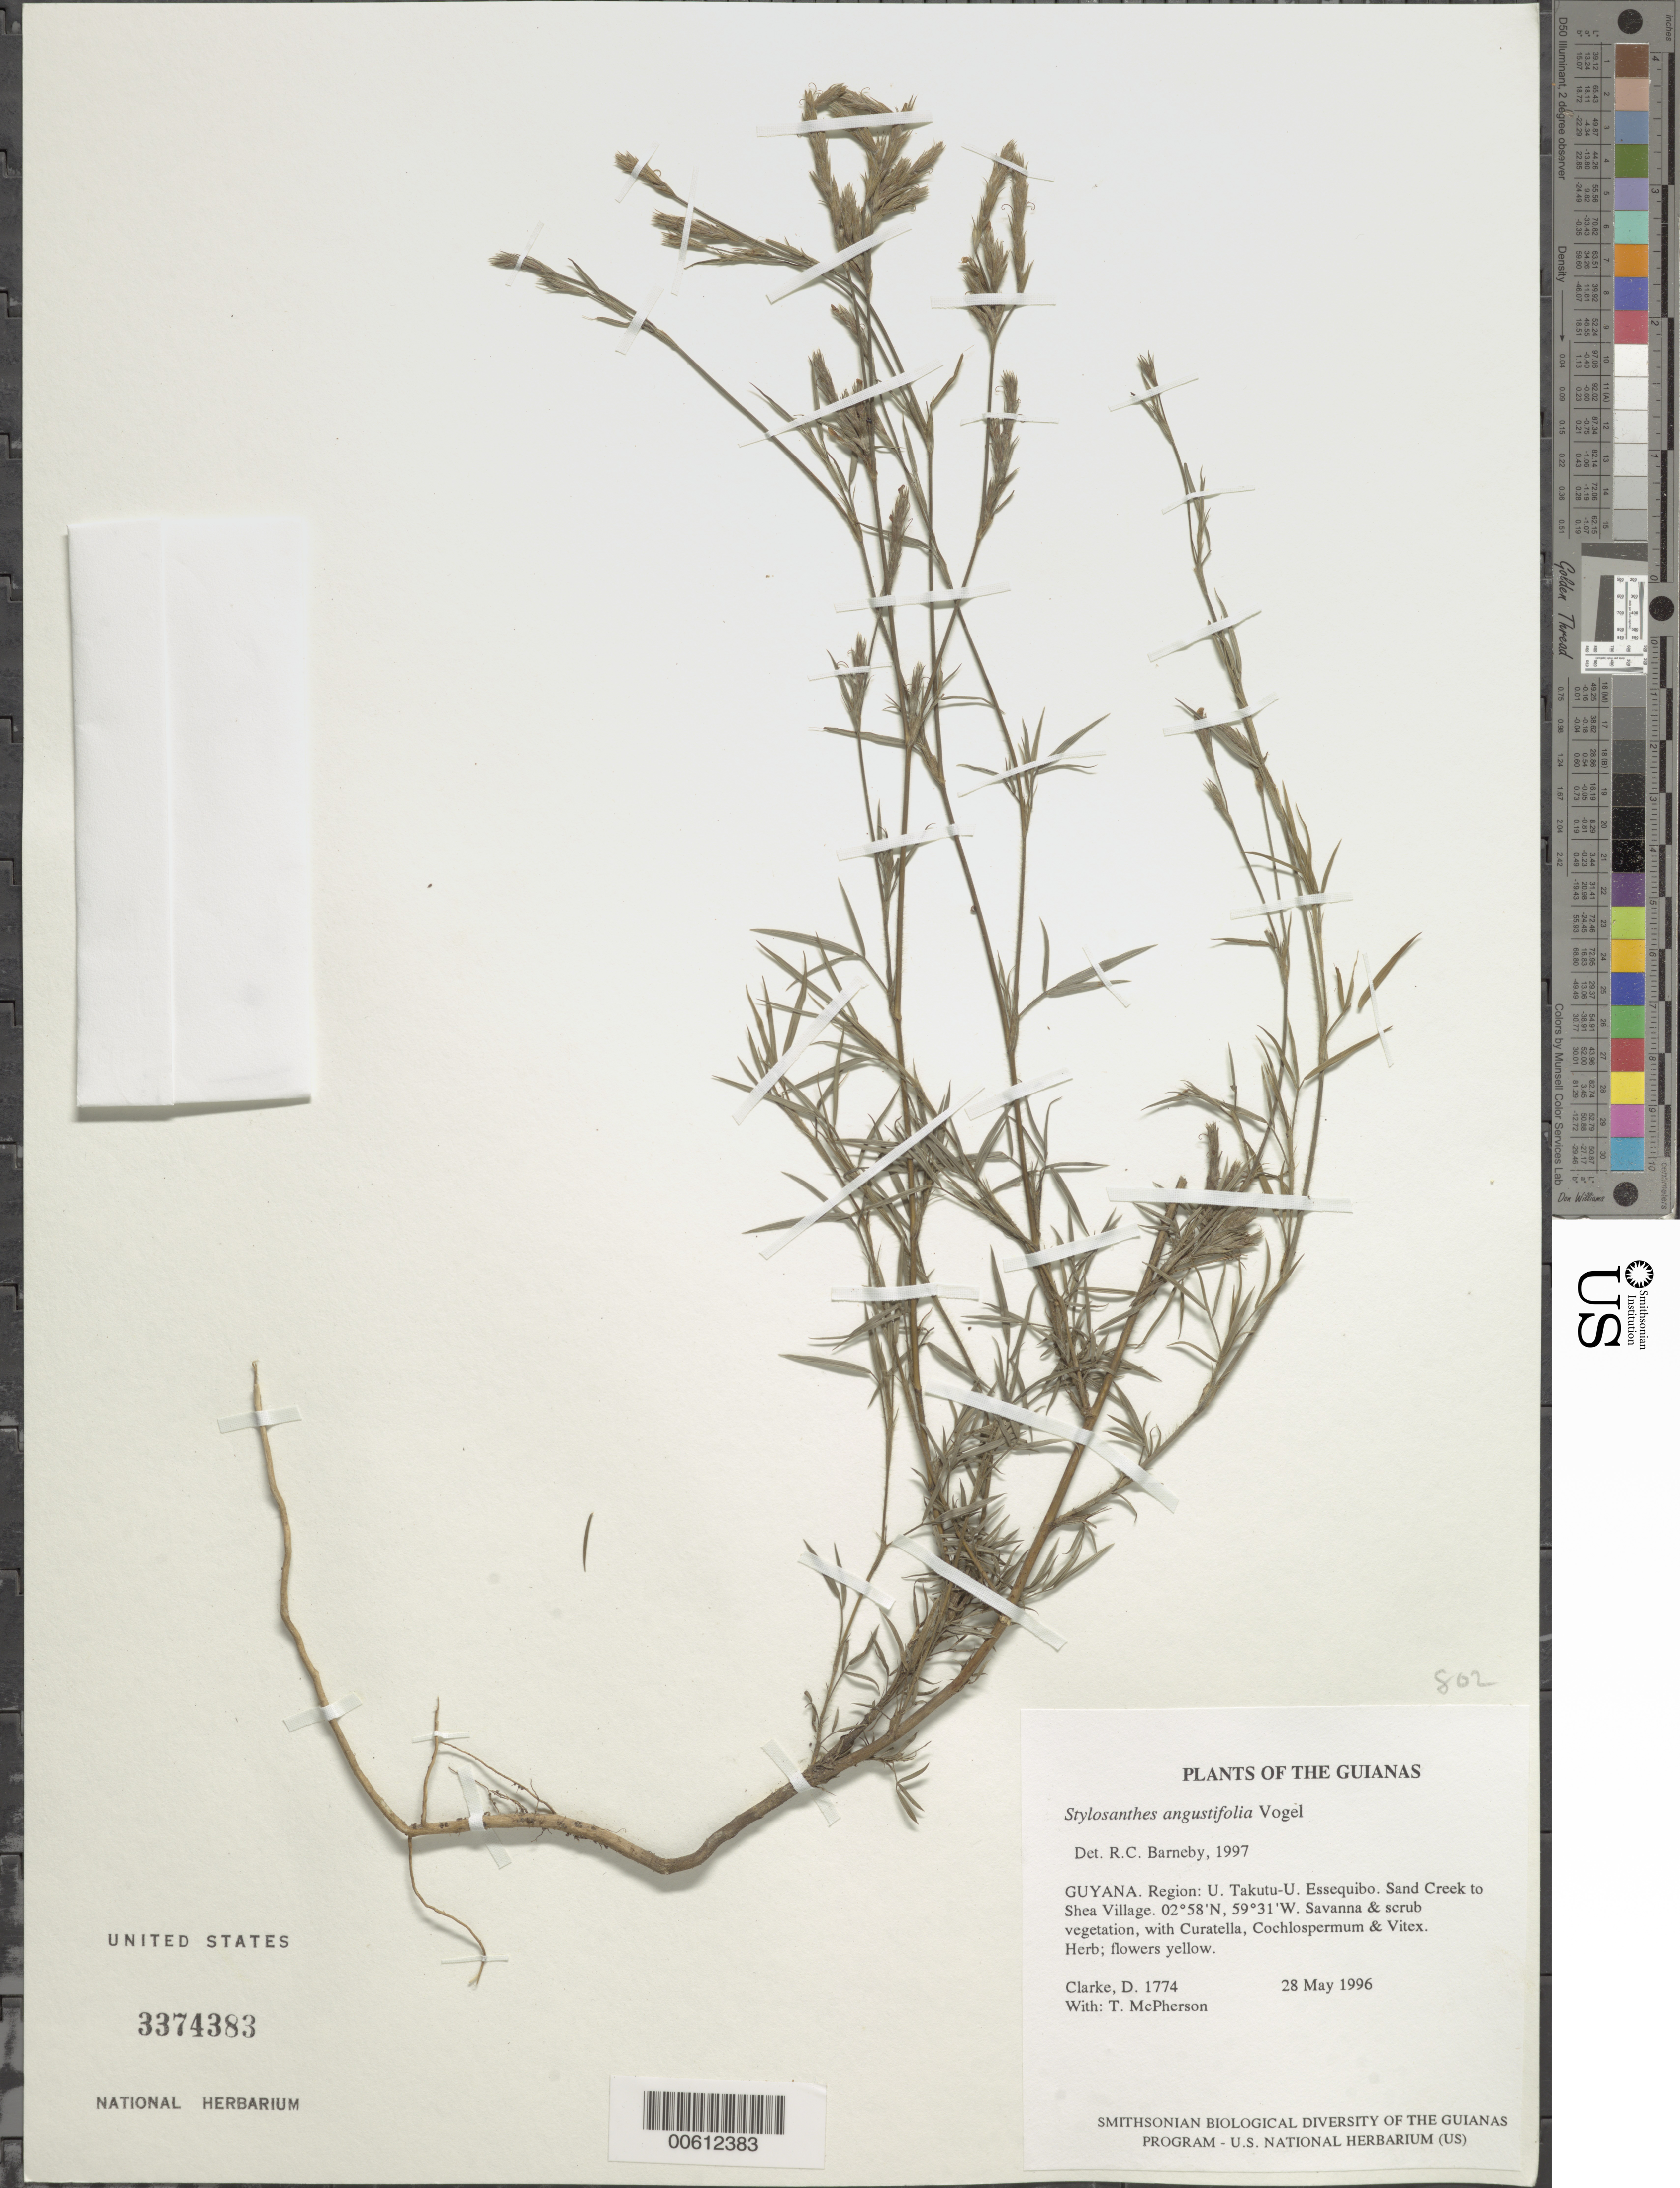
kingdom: Plantae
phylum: Tracheophyta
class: Magnoliopsida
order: Fabales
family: Fabaceae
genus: Stylosanthes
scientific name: Stylosanthes angustifolia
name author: Vogel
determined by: Barneby, Rupert C., (NY)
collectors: H. D. Clarke & T. McPherson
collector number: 1774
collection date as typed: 28 May 1996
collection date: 1996-05-28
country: Guyana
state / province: U. Takutu-U. Essequibo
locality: Sand Creek to Shea Village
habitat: Savanna & scrub vegetation, with Curatella, Cochlospermum & Vitex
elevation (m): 100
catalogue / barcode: US 3374383